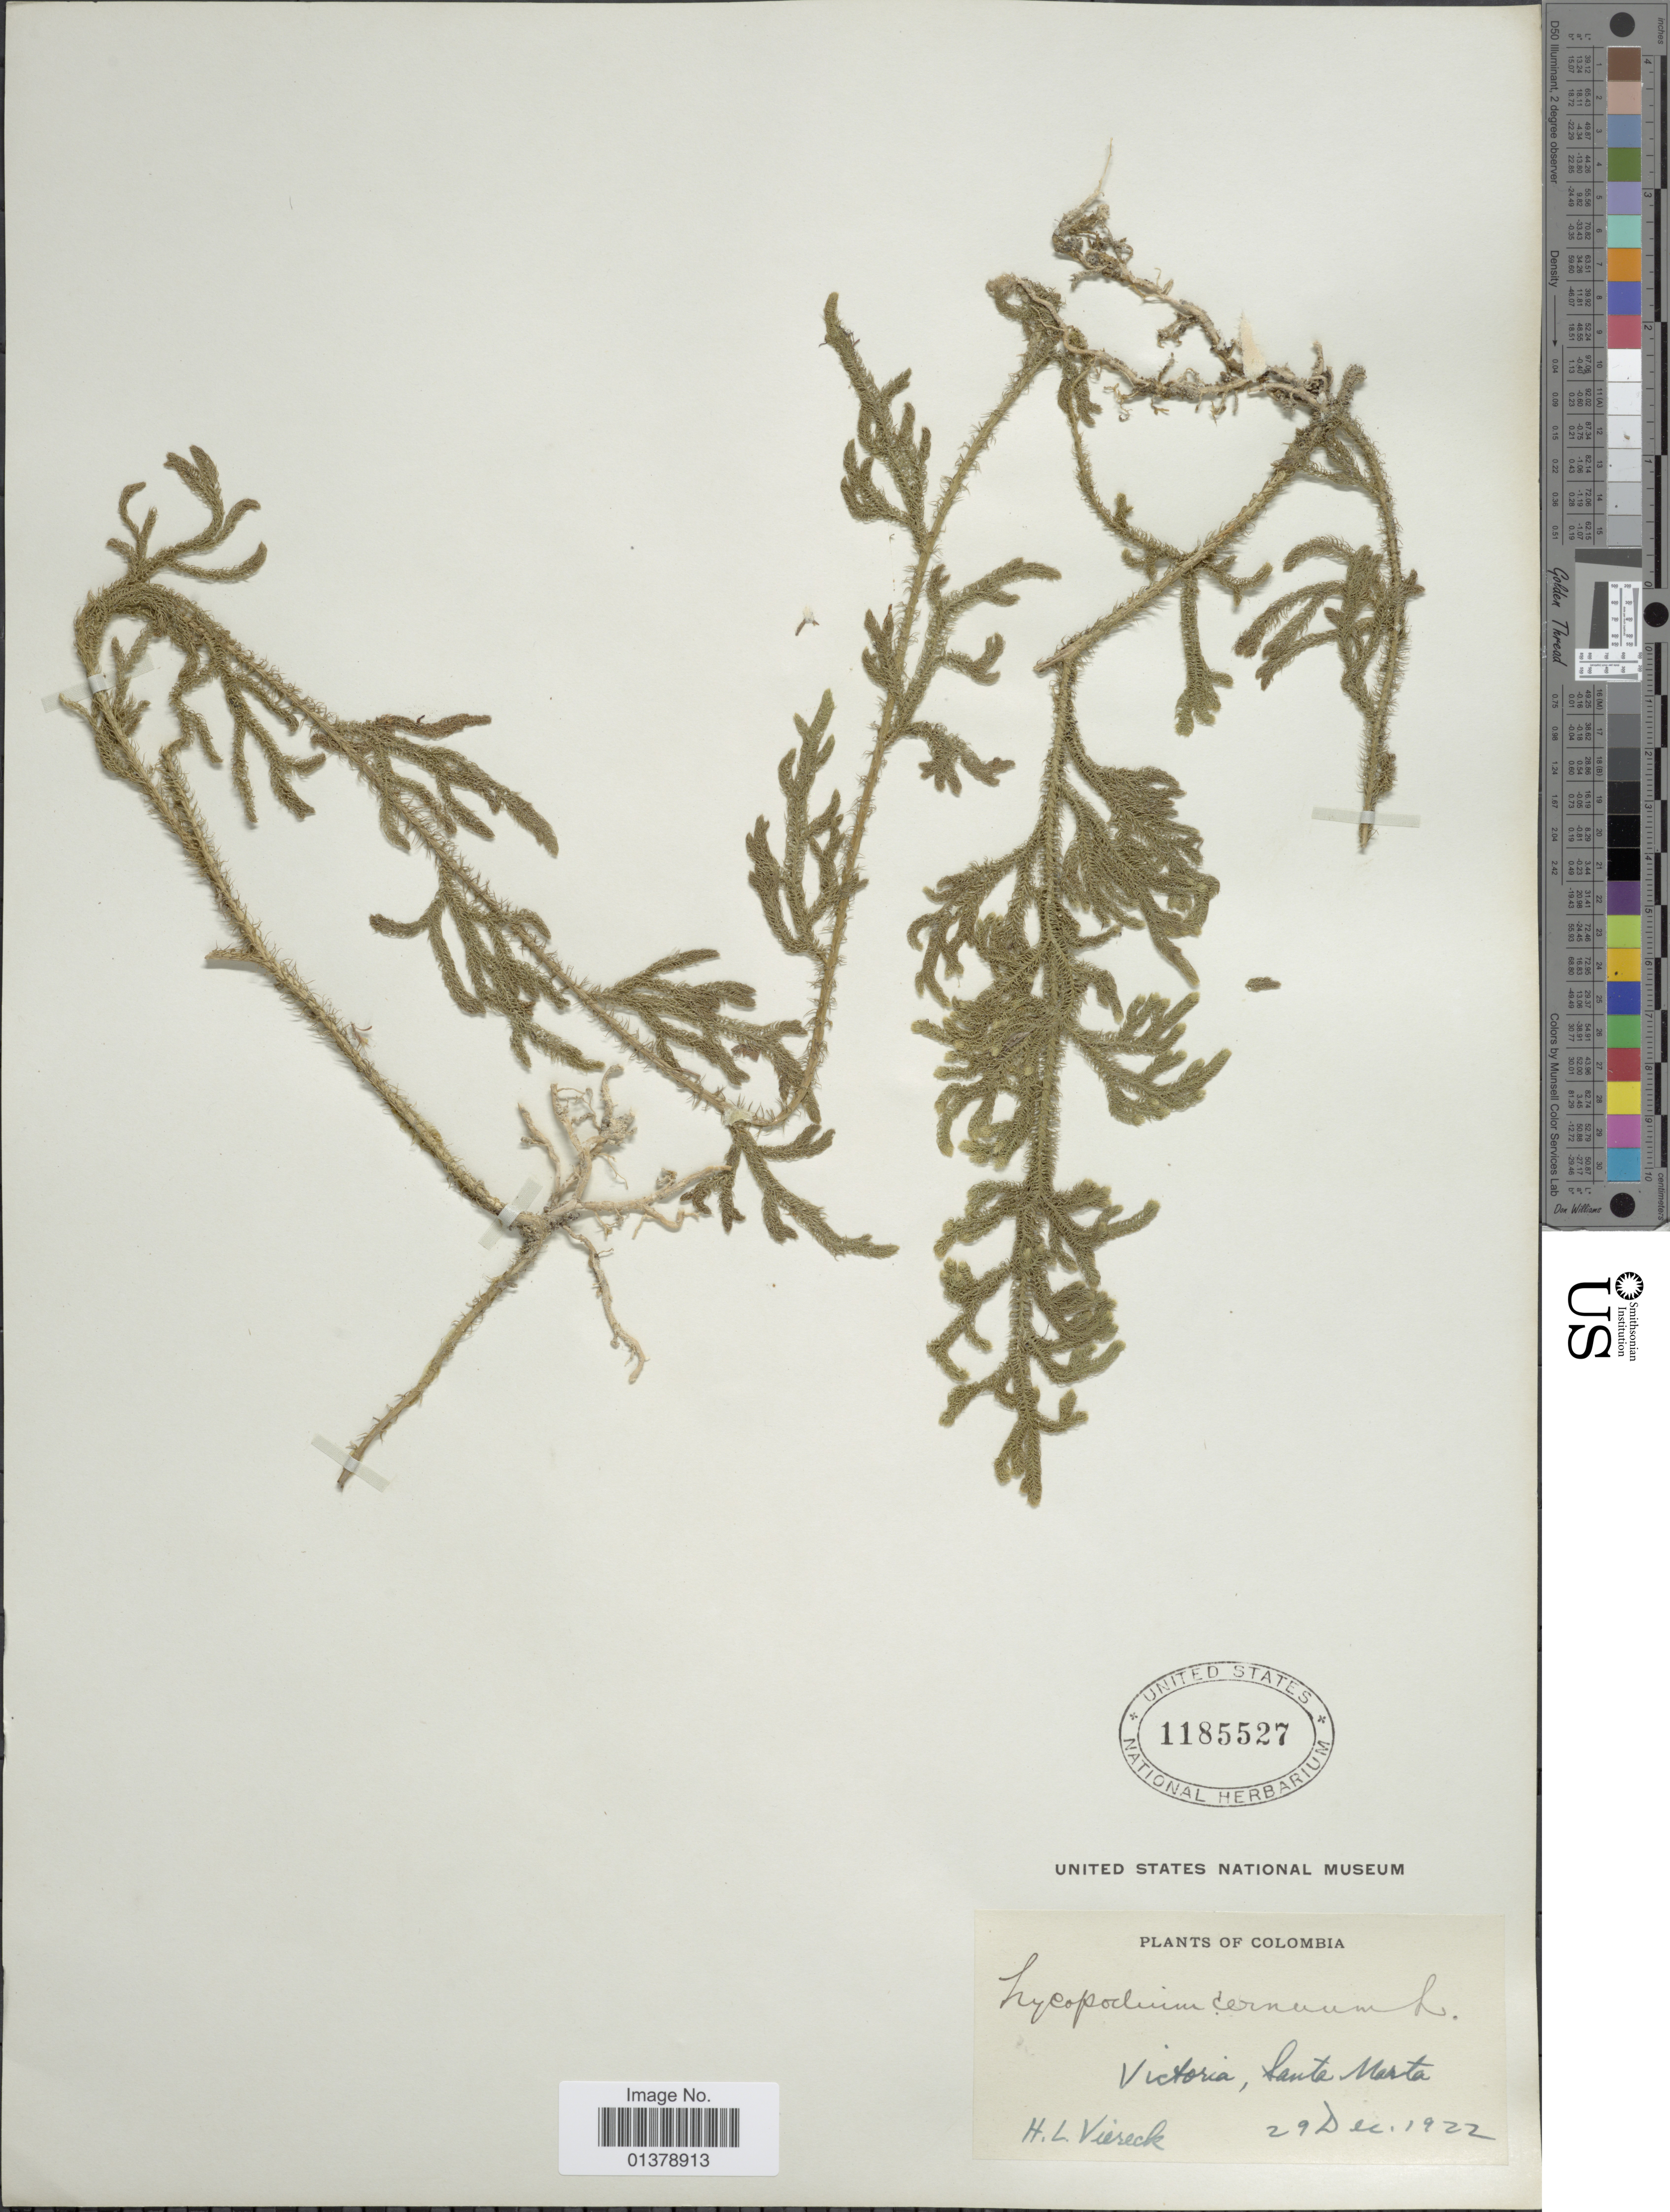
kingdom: Plantae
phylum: Tracheophyta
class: Lycopodiopsida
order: Lycopodiales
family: Lycopodiaceae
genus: Palhinhaea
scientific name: Palhinhaea cernua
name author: (L.) Vasc. & Franco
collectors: H. L. Viereck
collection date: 1922-12-29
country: Colombia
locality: Victoria, Santa Marta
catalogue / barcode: US 1185527